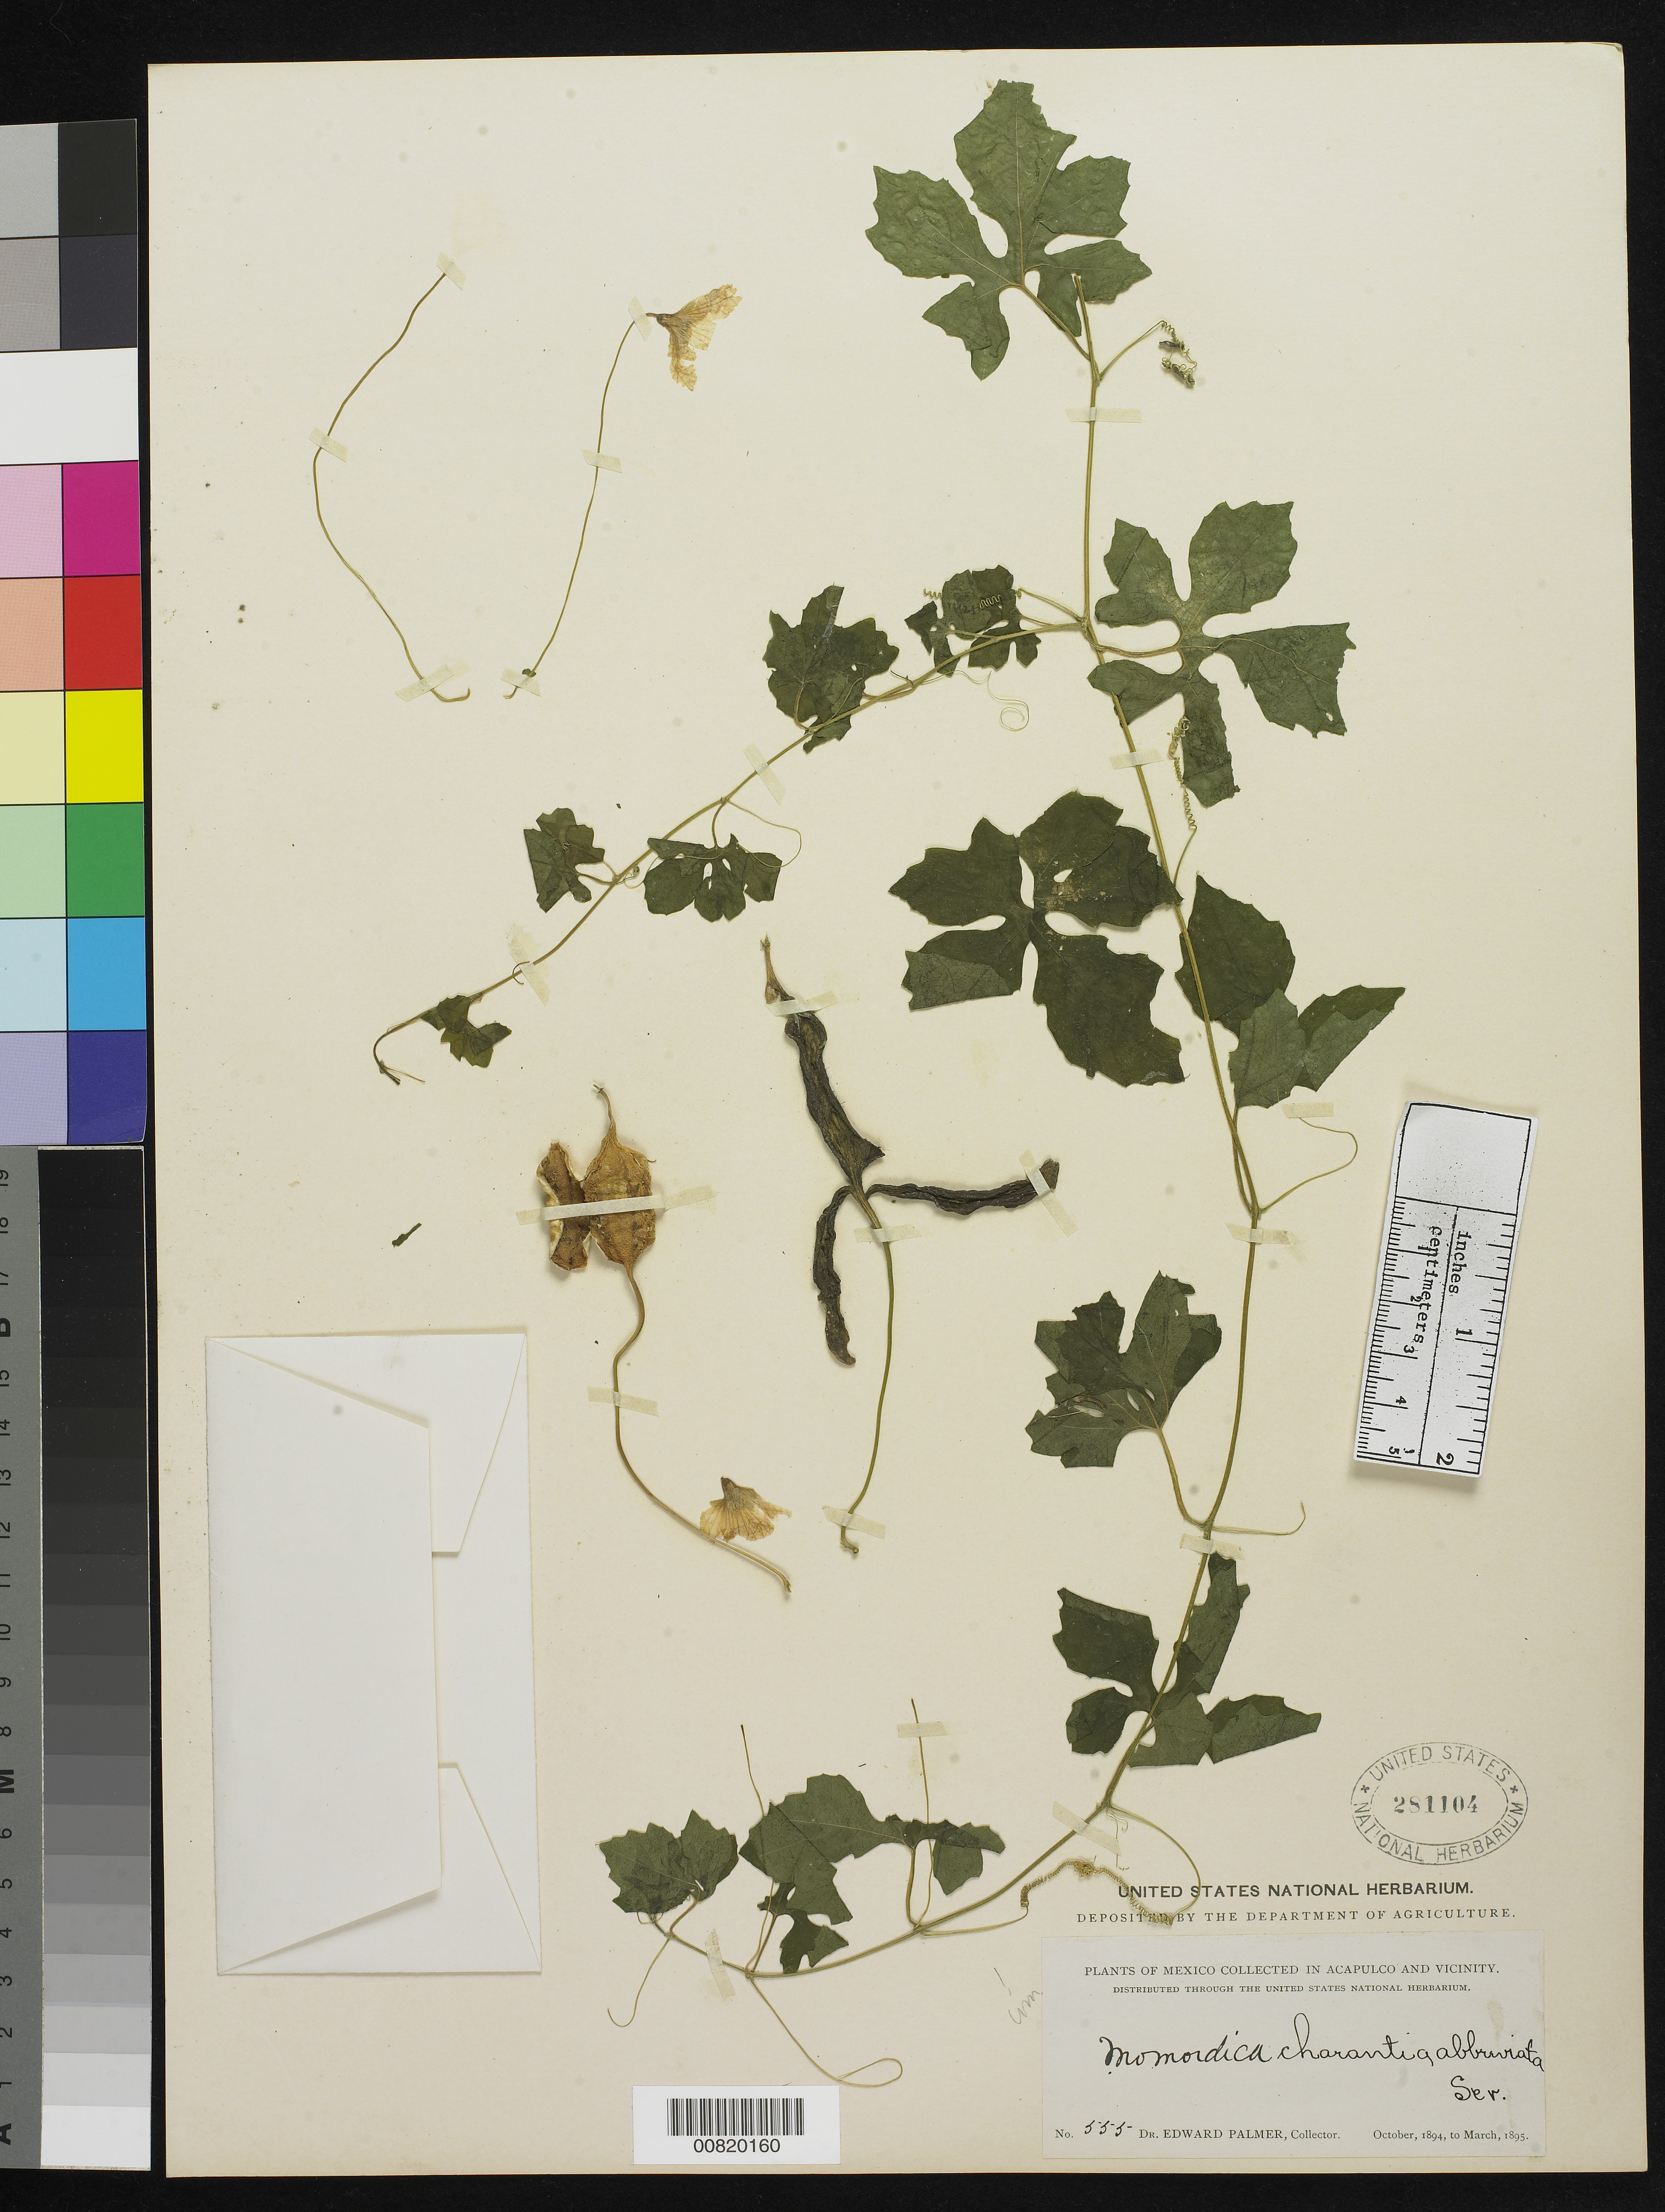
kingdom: Plantae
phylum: Tracheophyta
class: Magnoliopsida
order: Cucurbitales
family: Cucurbitaceae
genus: Momordica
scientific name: Momordica charantia var. abbreviata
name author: (Ser.) Grebenšcikov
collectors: E. Palmer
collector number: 555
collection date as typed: Oct 1894 to -- Mar 1895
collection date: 1894-10/1895-03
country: Mexico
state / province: Guerrero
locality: Acapulco, Guerrero and vicinity.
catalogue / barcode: US 281104